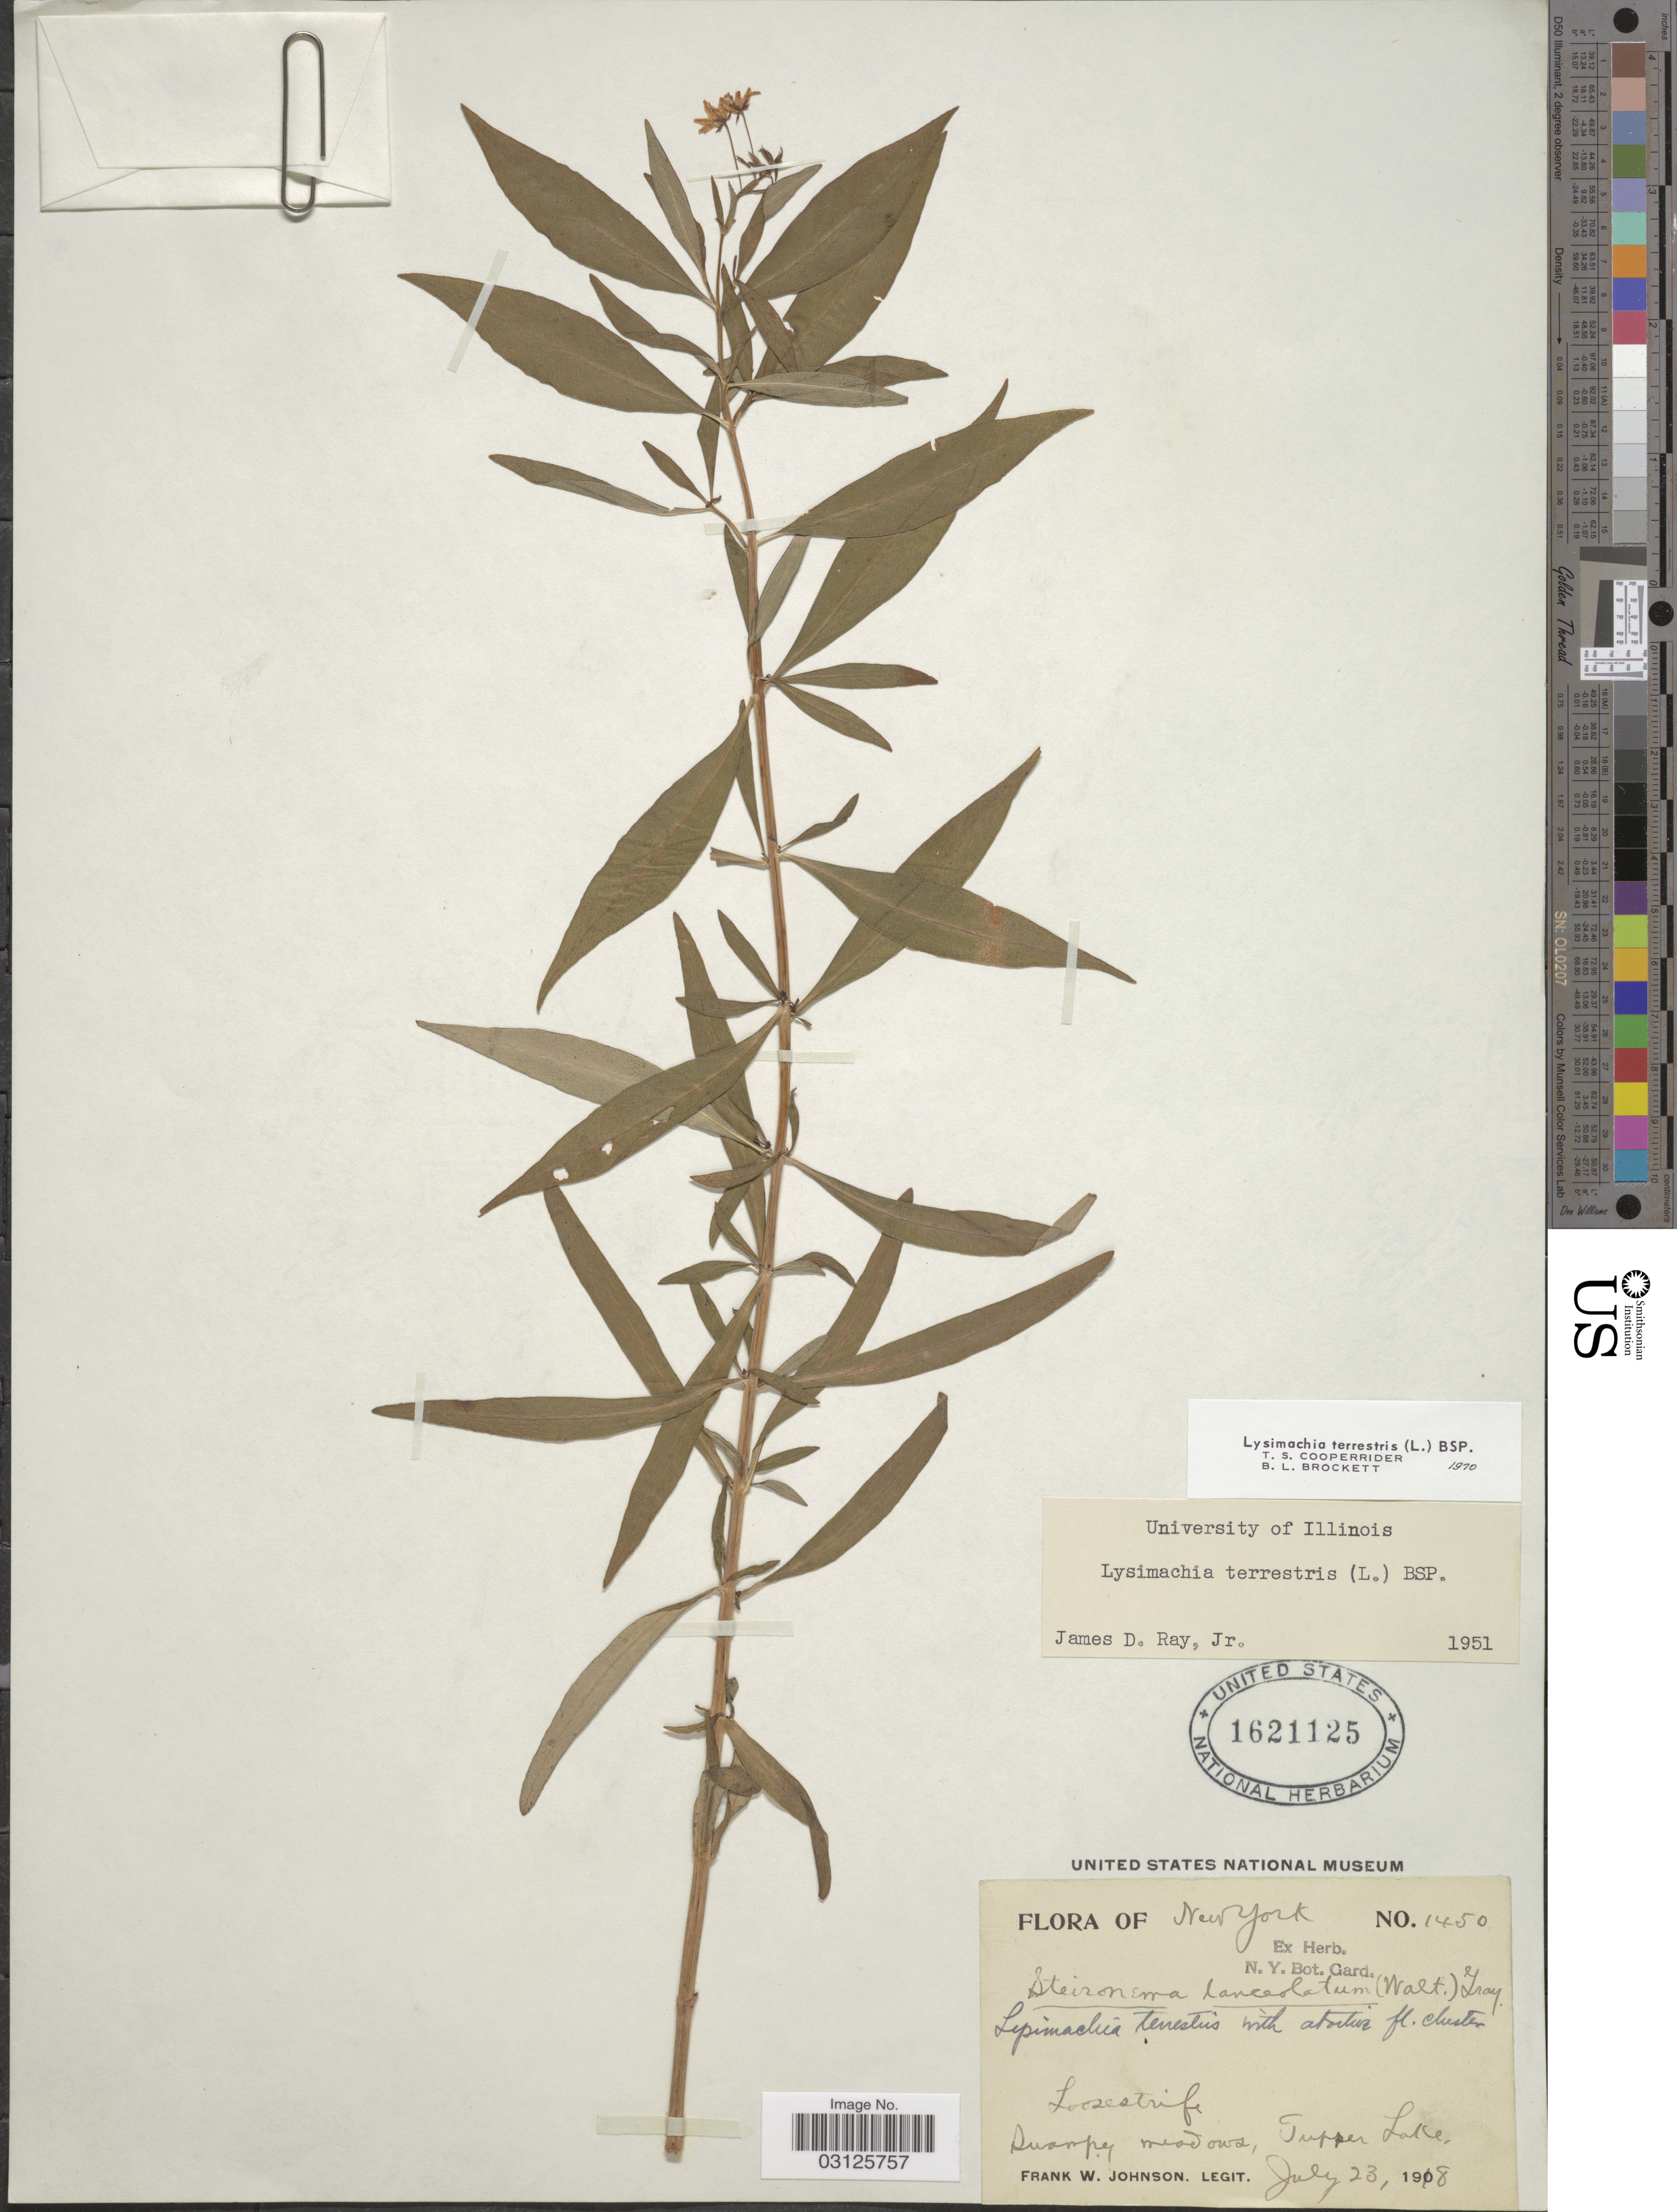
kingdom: Plantae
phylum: Tracheophyta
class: Magnoliopsida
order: Ericales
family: Primulaceae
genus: Lysimachia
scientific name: Lysimachia terrestris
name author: (L.) Britton, Stearns & Poggenb.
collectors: F. W. Johnson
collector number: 1450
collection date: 1918-07-23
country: United States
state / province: New York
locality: Loosestrife, Tupper Lake.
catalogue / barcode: US 1621125